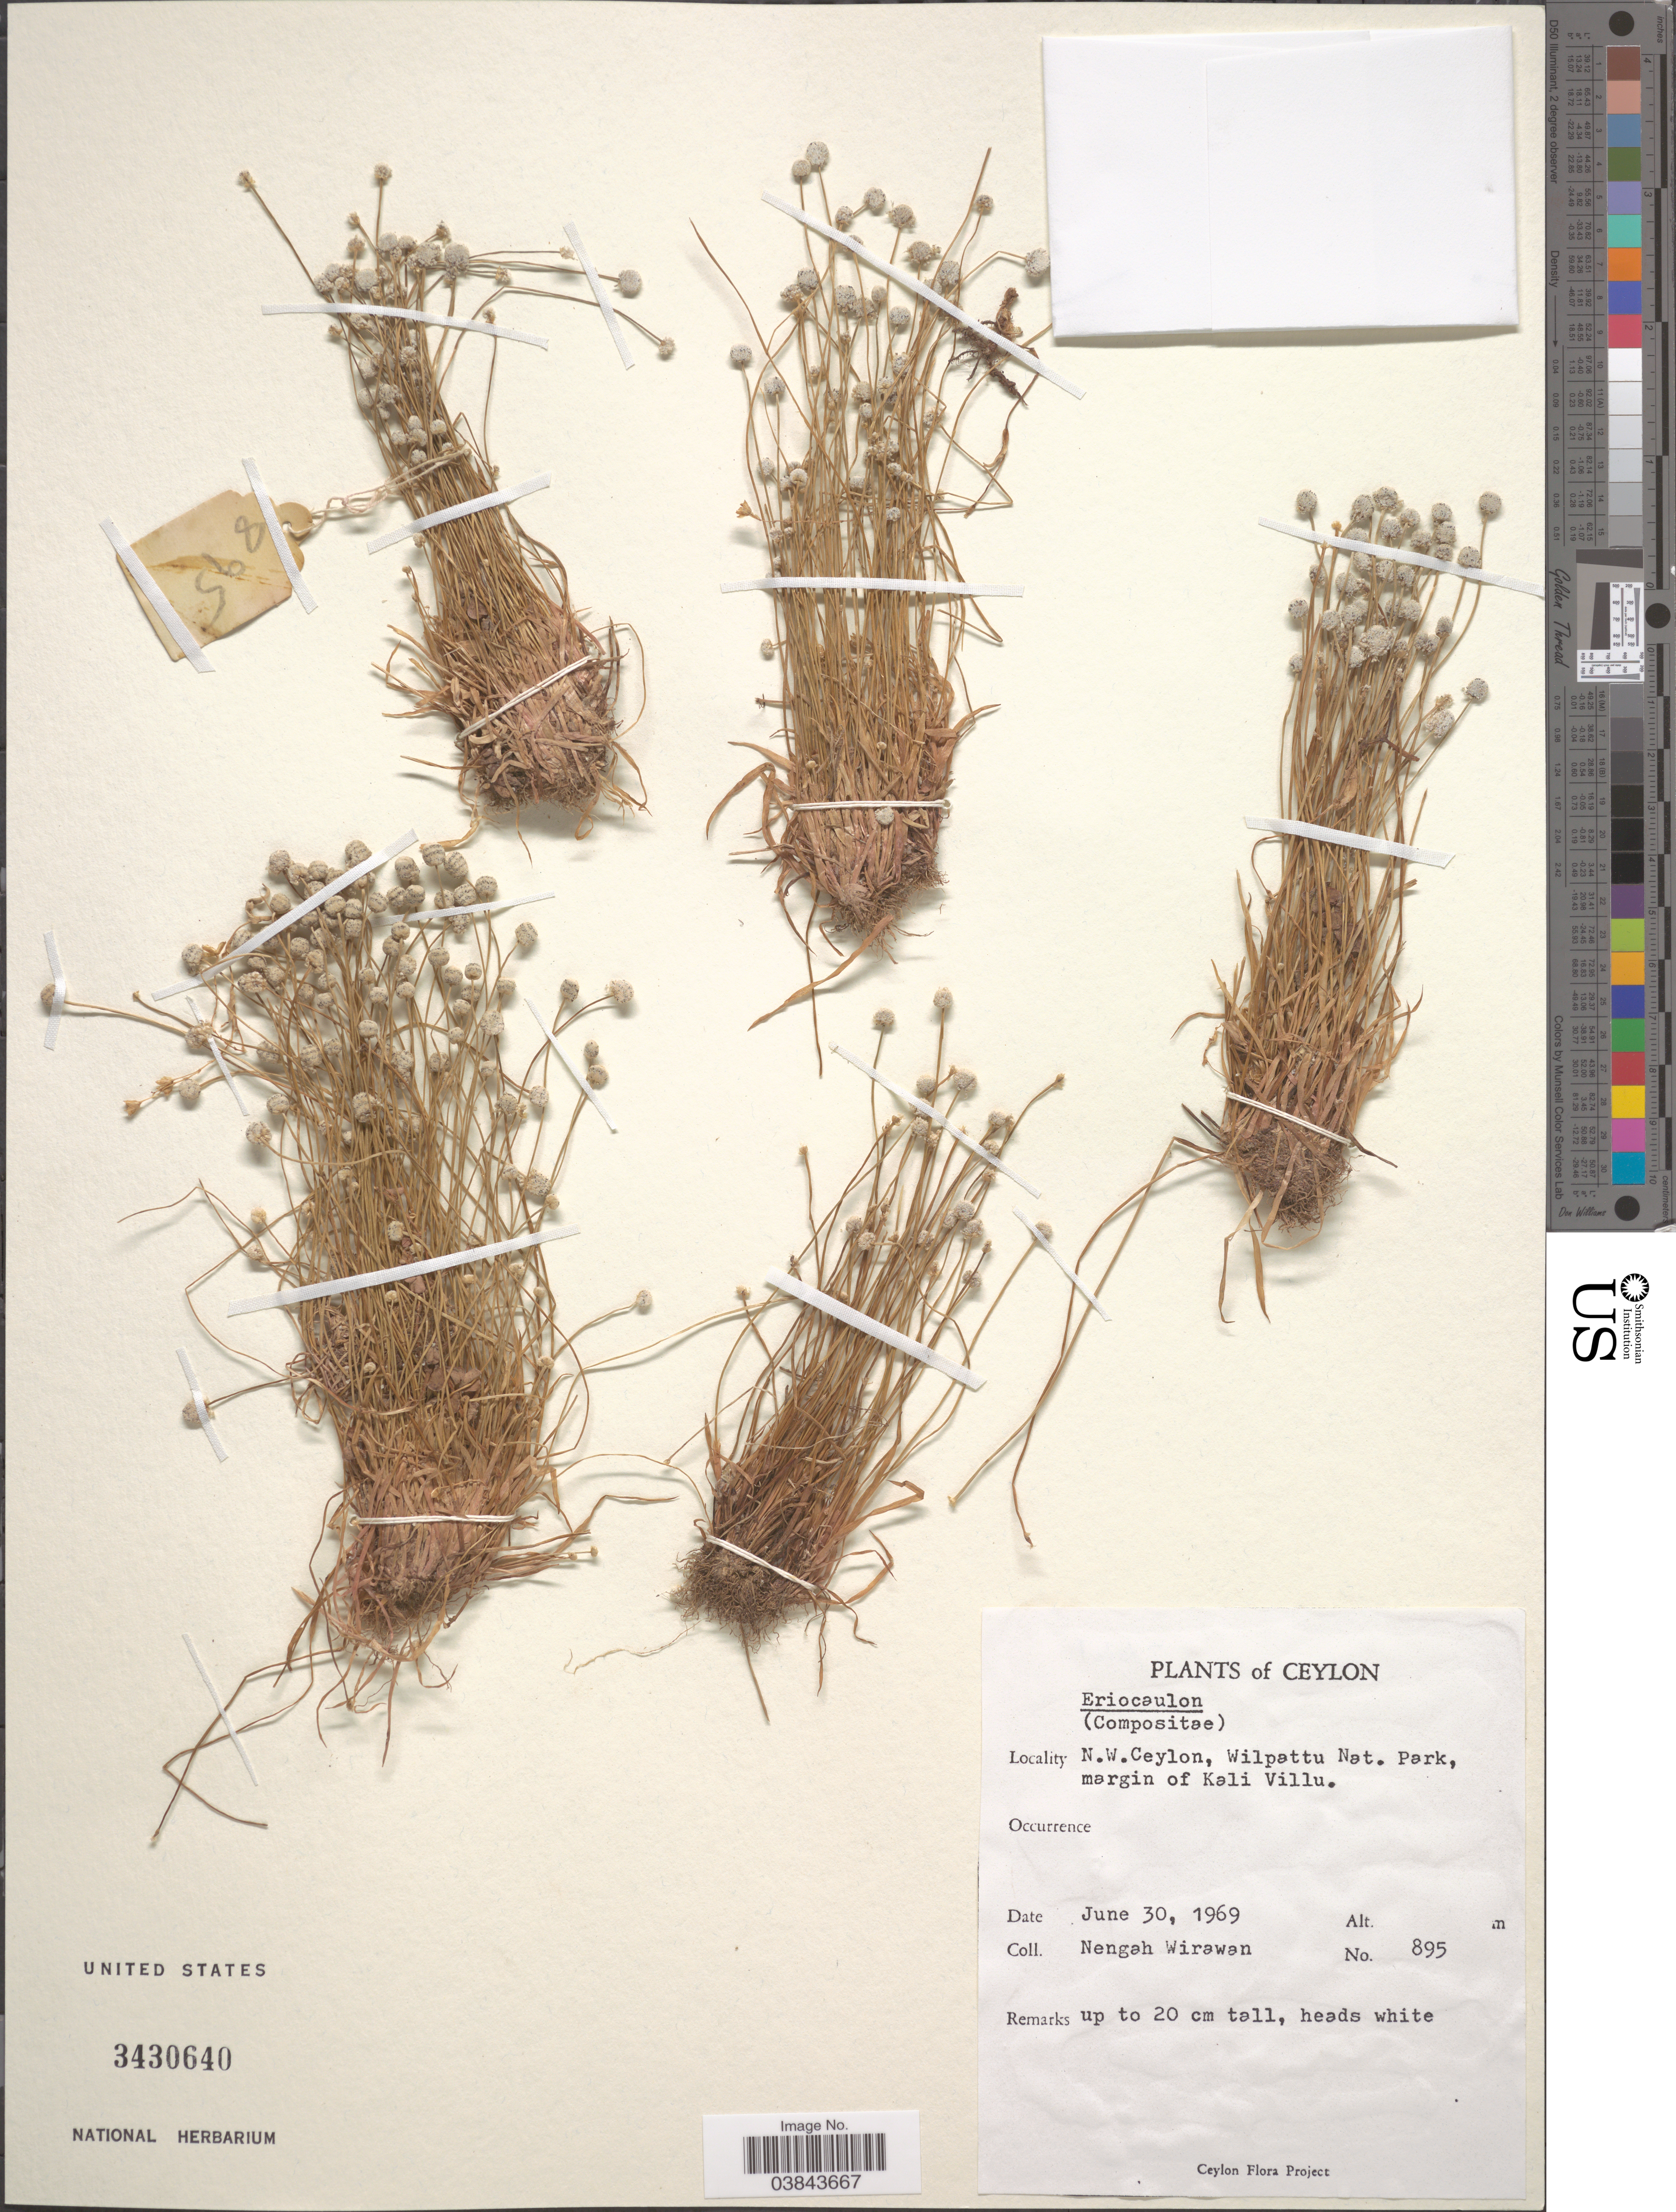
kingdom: Plantae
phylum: Tracheophyta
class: Liliopsida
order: Poales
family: Eriocaulaceae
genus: Eriocaulon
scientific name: Eriocaulon sp.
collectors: N. Wirawan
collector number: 895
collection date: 1969-06-30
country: Sri Lanka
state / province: North Western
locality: Ceylon. N.W.Ceylon, Wilpattu Nat. Park, margin of Kali Villu.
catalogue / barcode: US 3430640